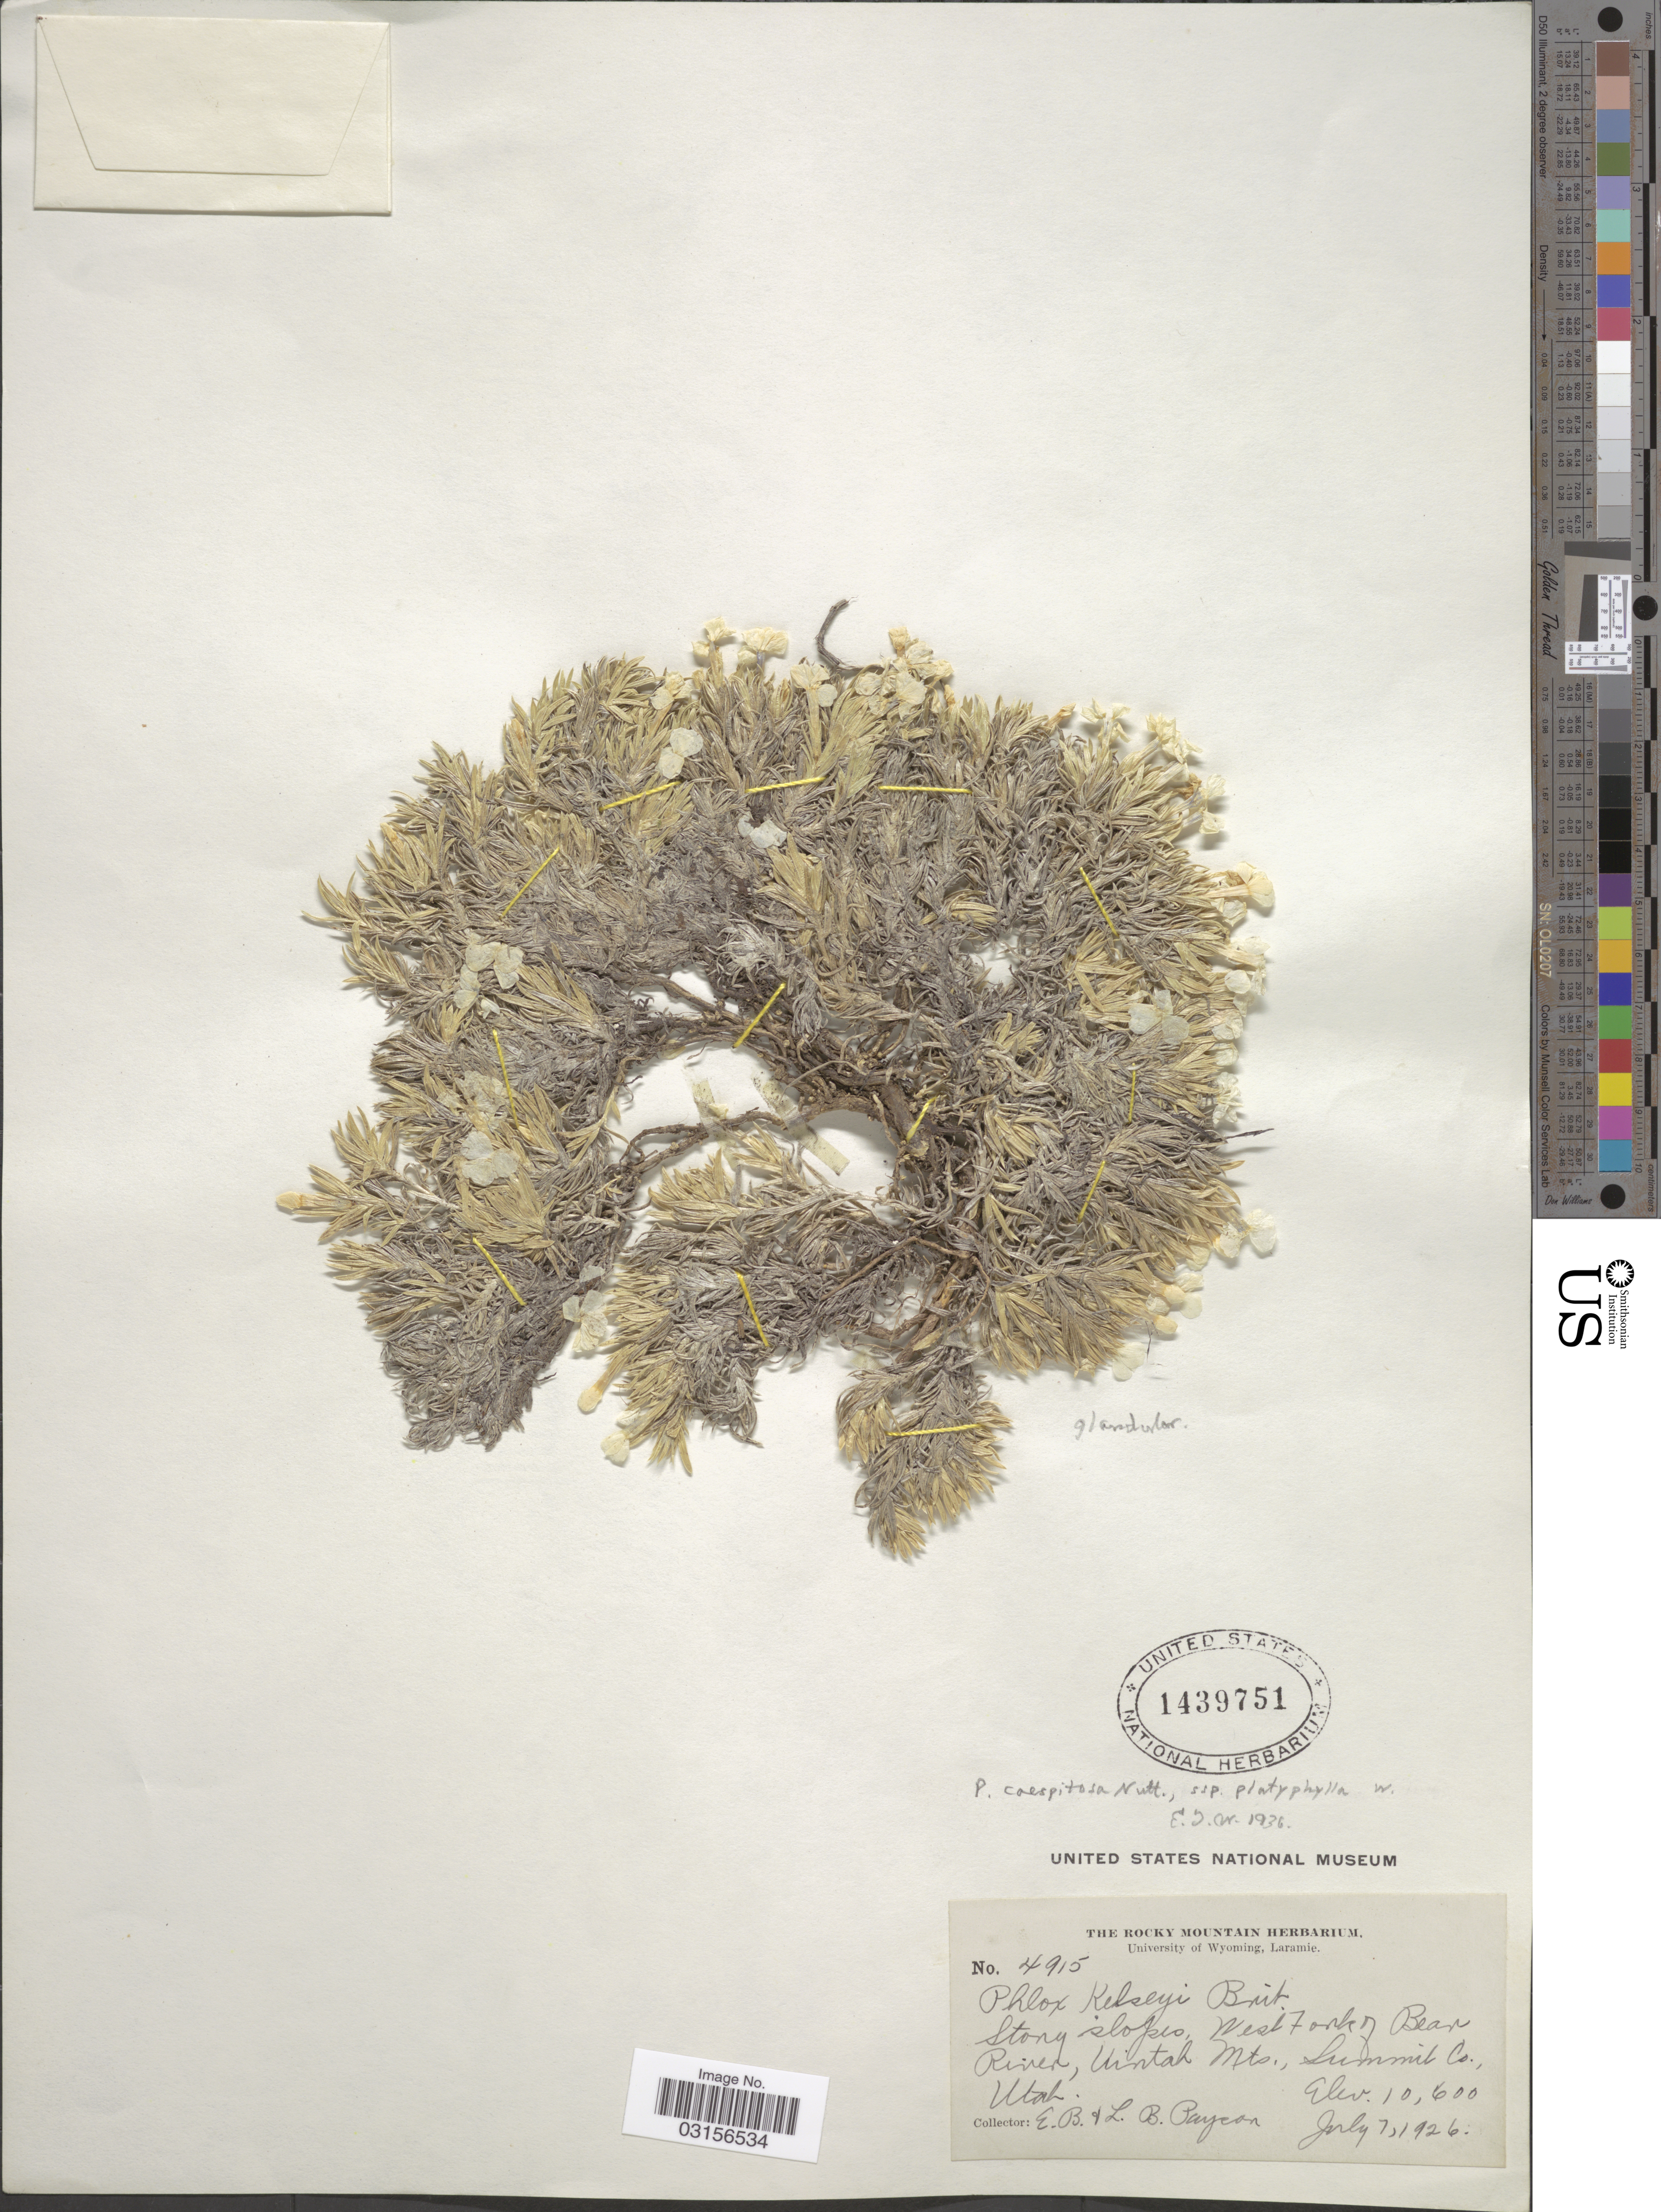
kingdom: Plantae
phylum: Tracheophyta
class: Magnoliopsida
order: Ericales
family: Polemoniaceae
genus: Phlox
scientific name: Phlox condensata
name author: (A. Gray) E.E. Nelson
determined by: Mayfield, M. H.; Ferguson, C. J.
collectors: E. B. Payson & L. Payson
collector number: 4915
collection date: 1926-07-07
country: United States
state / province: Utah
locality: Stony slopes, West Fork of Bear River, Uintah Mts., Summit Co.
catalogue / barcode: US 1439751